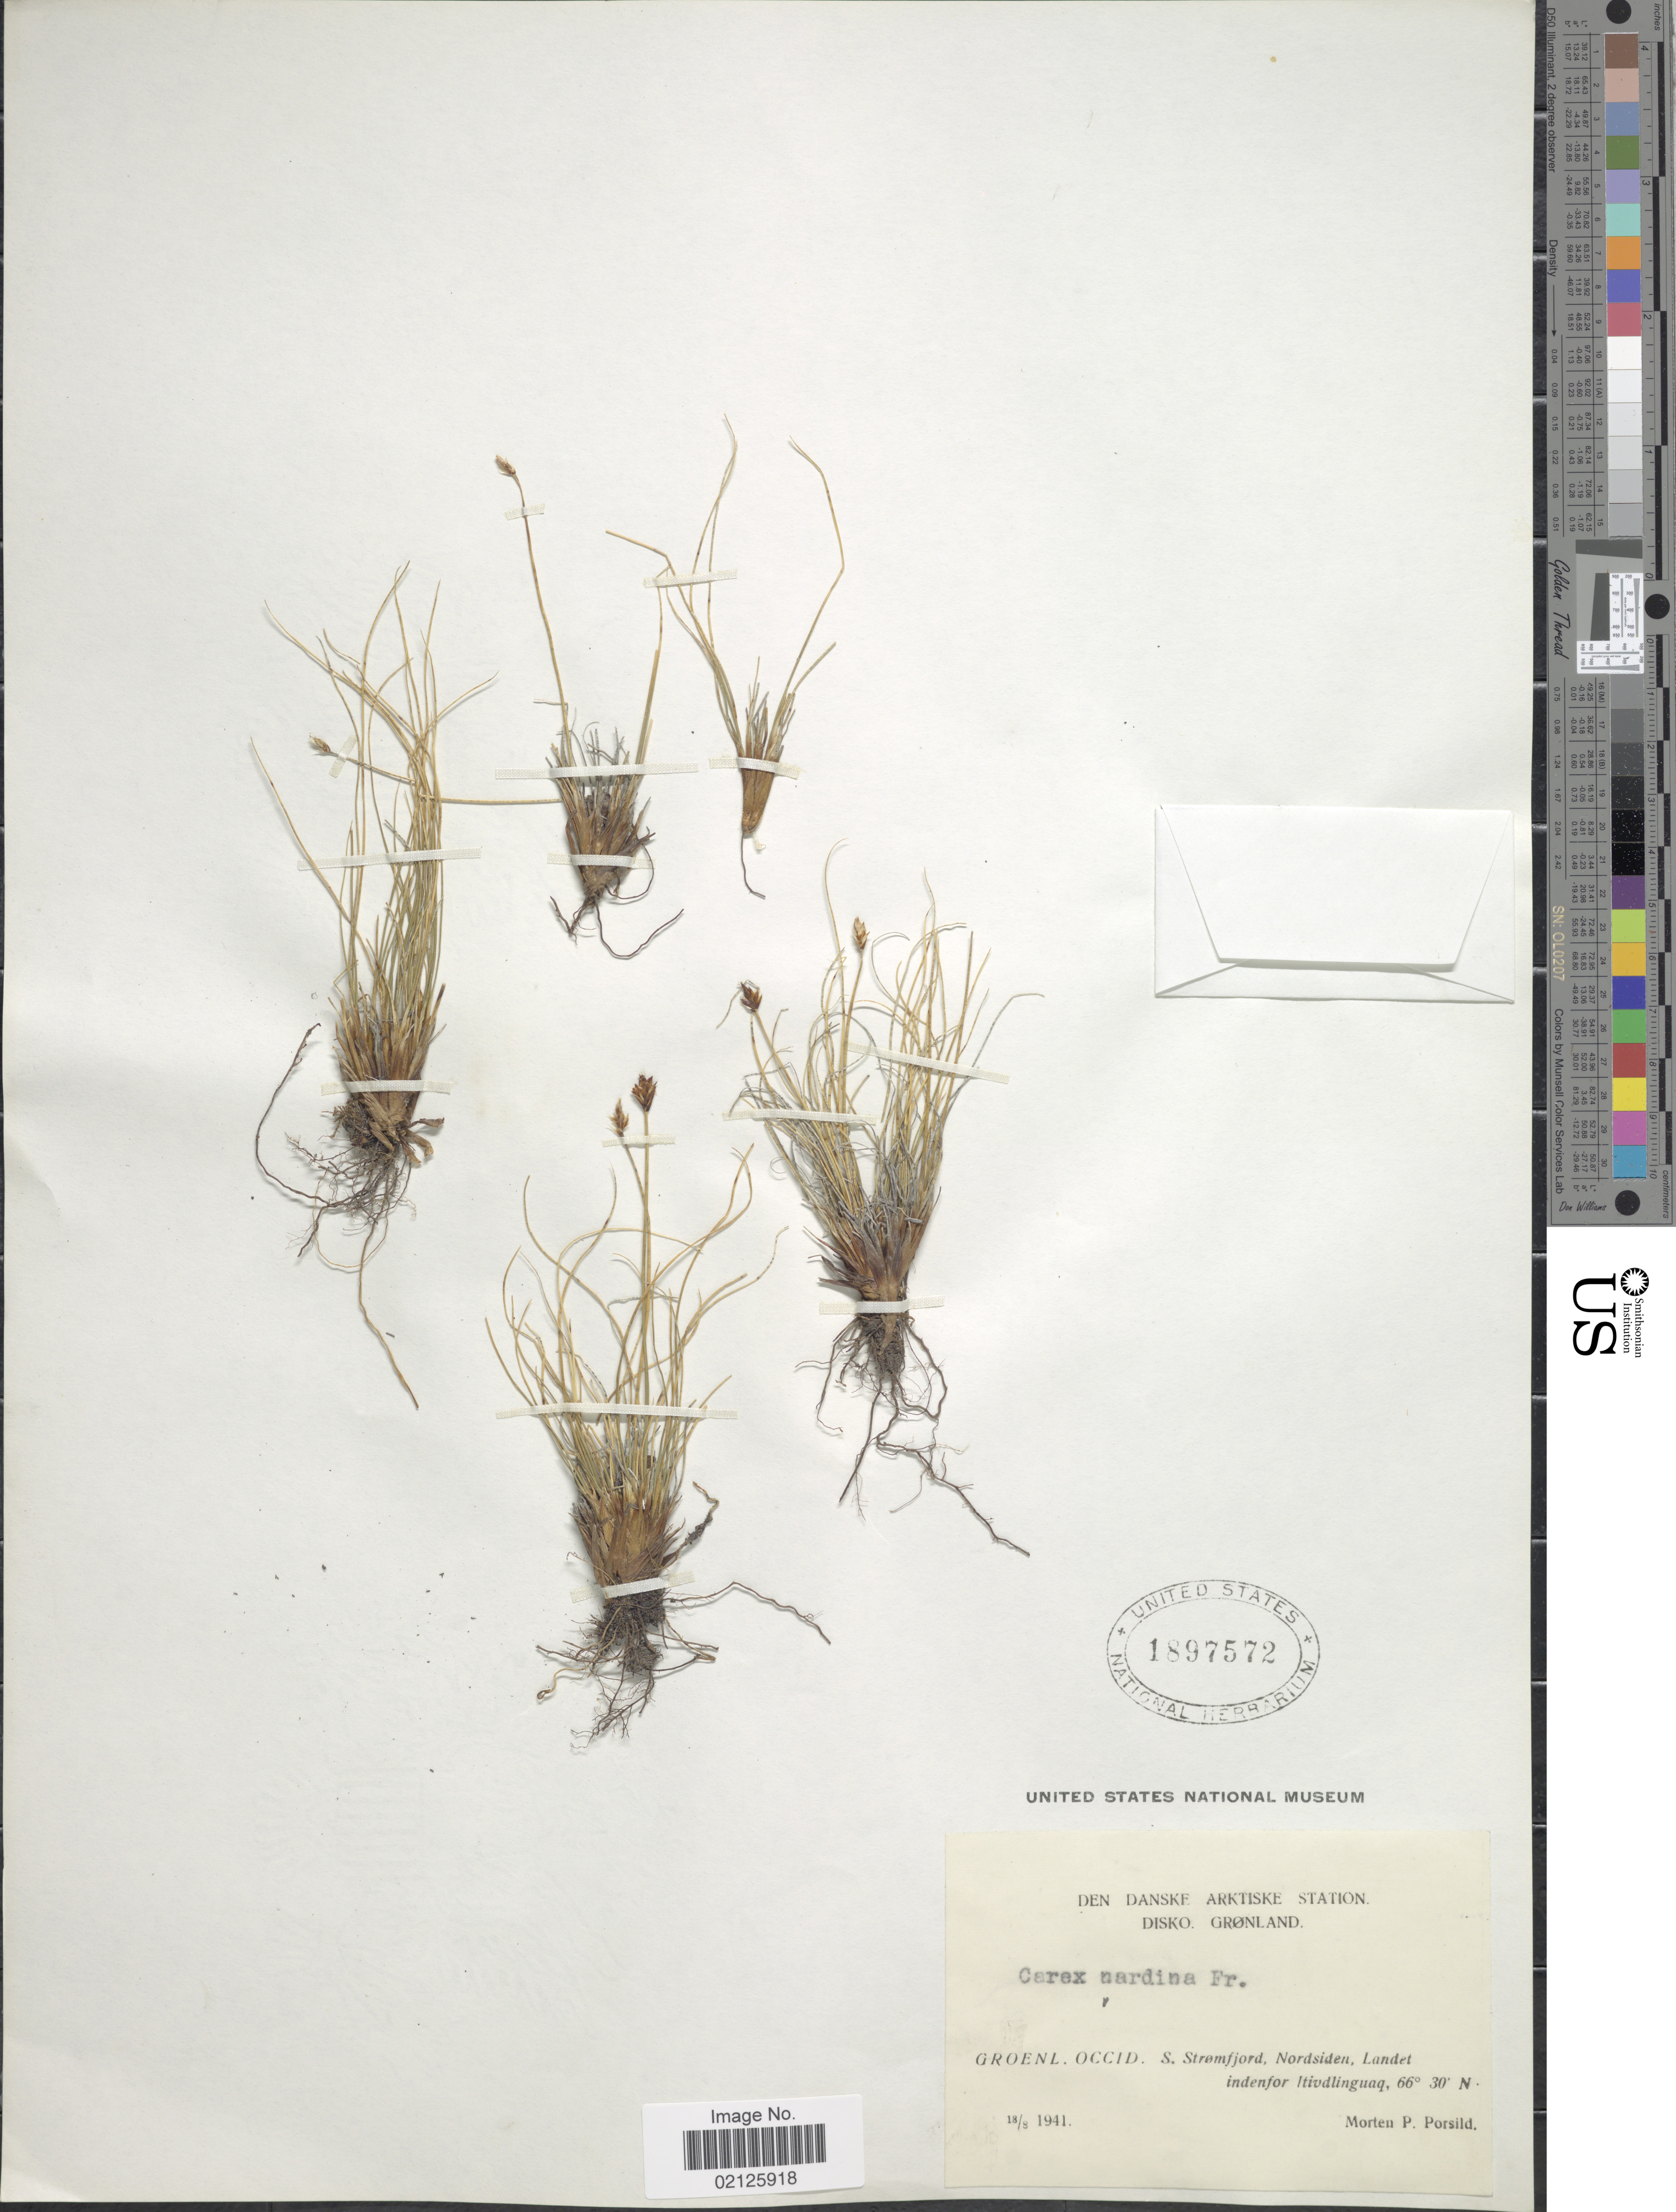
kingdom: Plantae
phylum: Tracheophyta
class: Liliopsida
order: Poales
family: Cyperaceae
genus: Carex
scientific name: Carex nardina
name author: (Hornem.) Fr.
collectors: M. P. Porsild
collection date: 1941-08-18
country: Greenland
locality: Den Danske Arktiske Station, Disko, Groenl. Occid. S. Strømfjord, Nordsiden, Landet indenfor Itivdlinguaq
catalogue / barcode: US 1897572